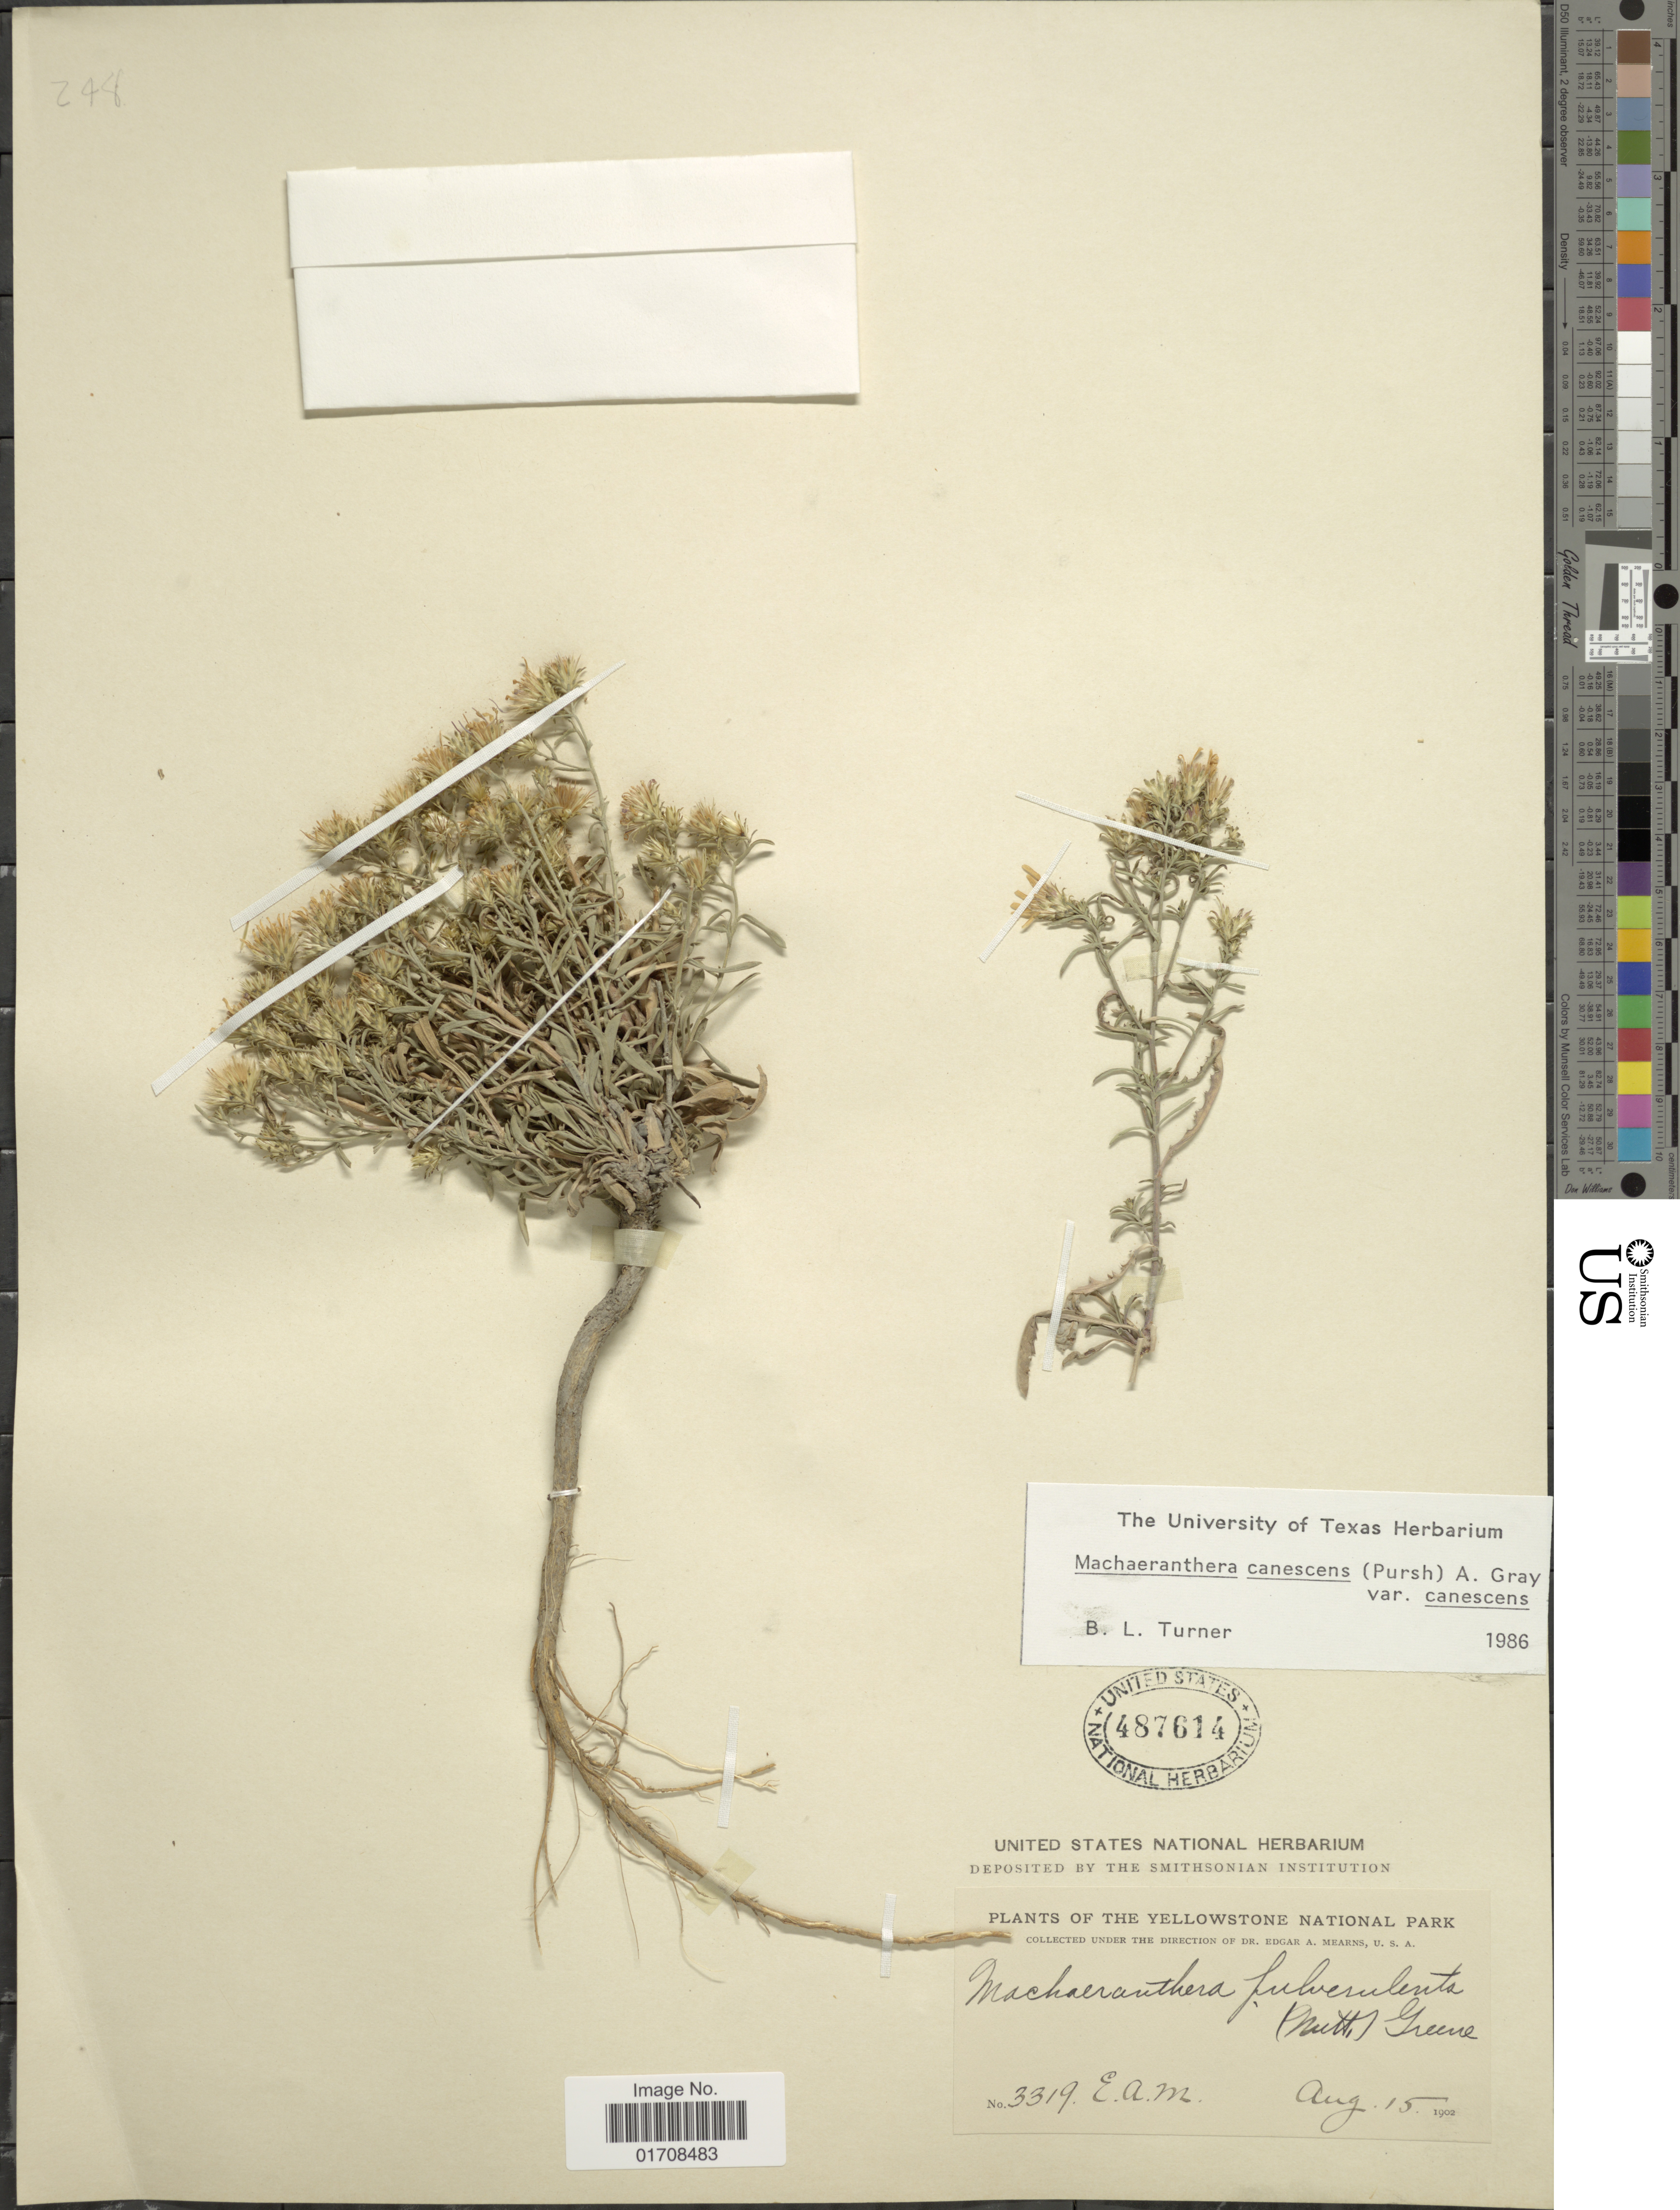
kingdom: Plantae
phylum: Tracheophyta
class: Magnoliopsida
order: Asterales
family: Asteraceae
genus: Machaeranthera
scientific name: Machaeranthera canescens var. canescens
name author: (Pursh) A. Gray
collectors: E. A. Mearns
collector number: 3319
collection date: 1902-08-15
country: United States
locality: Yellowstone National Park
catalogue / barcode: US 487614